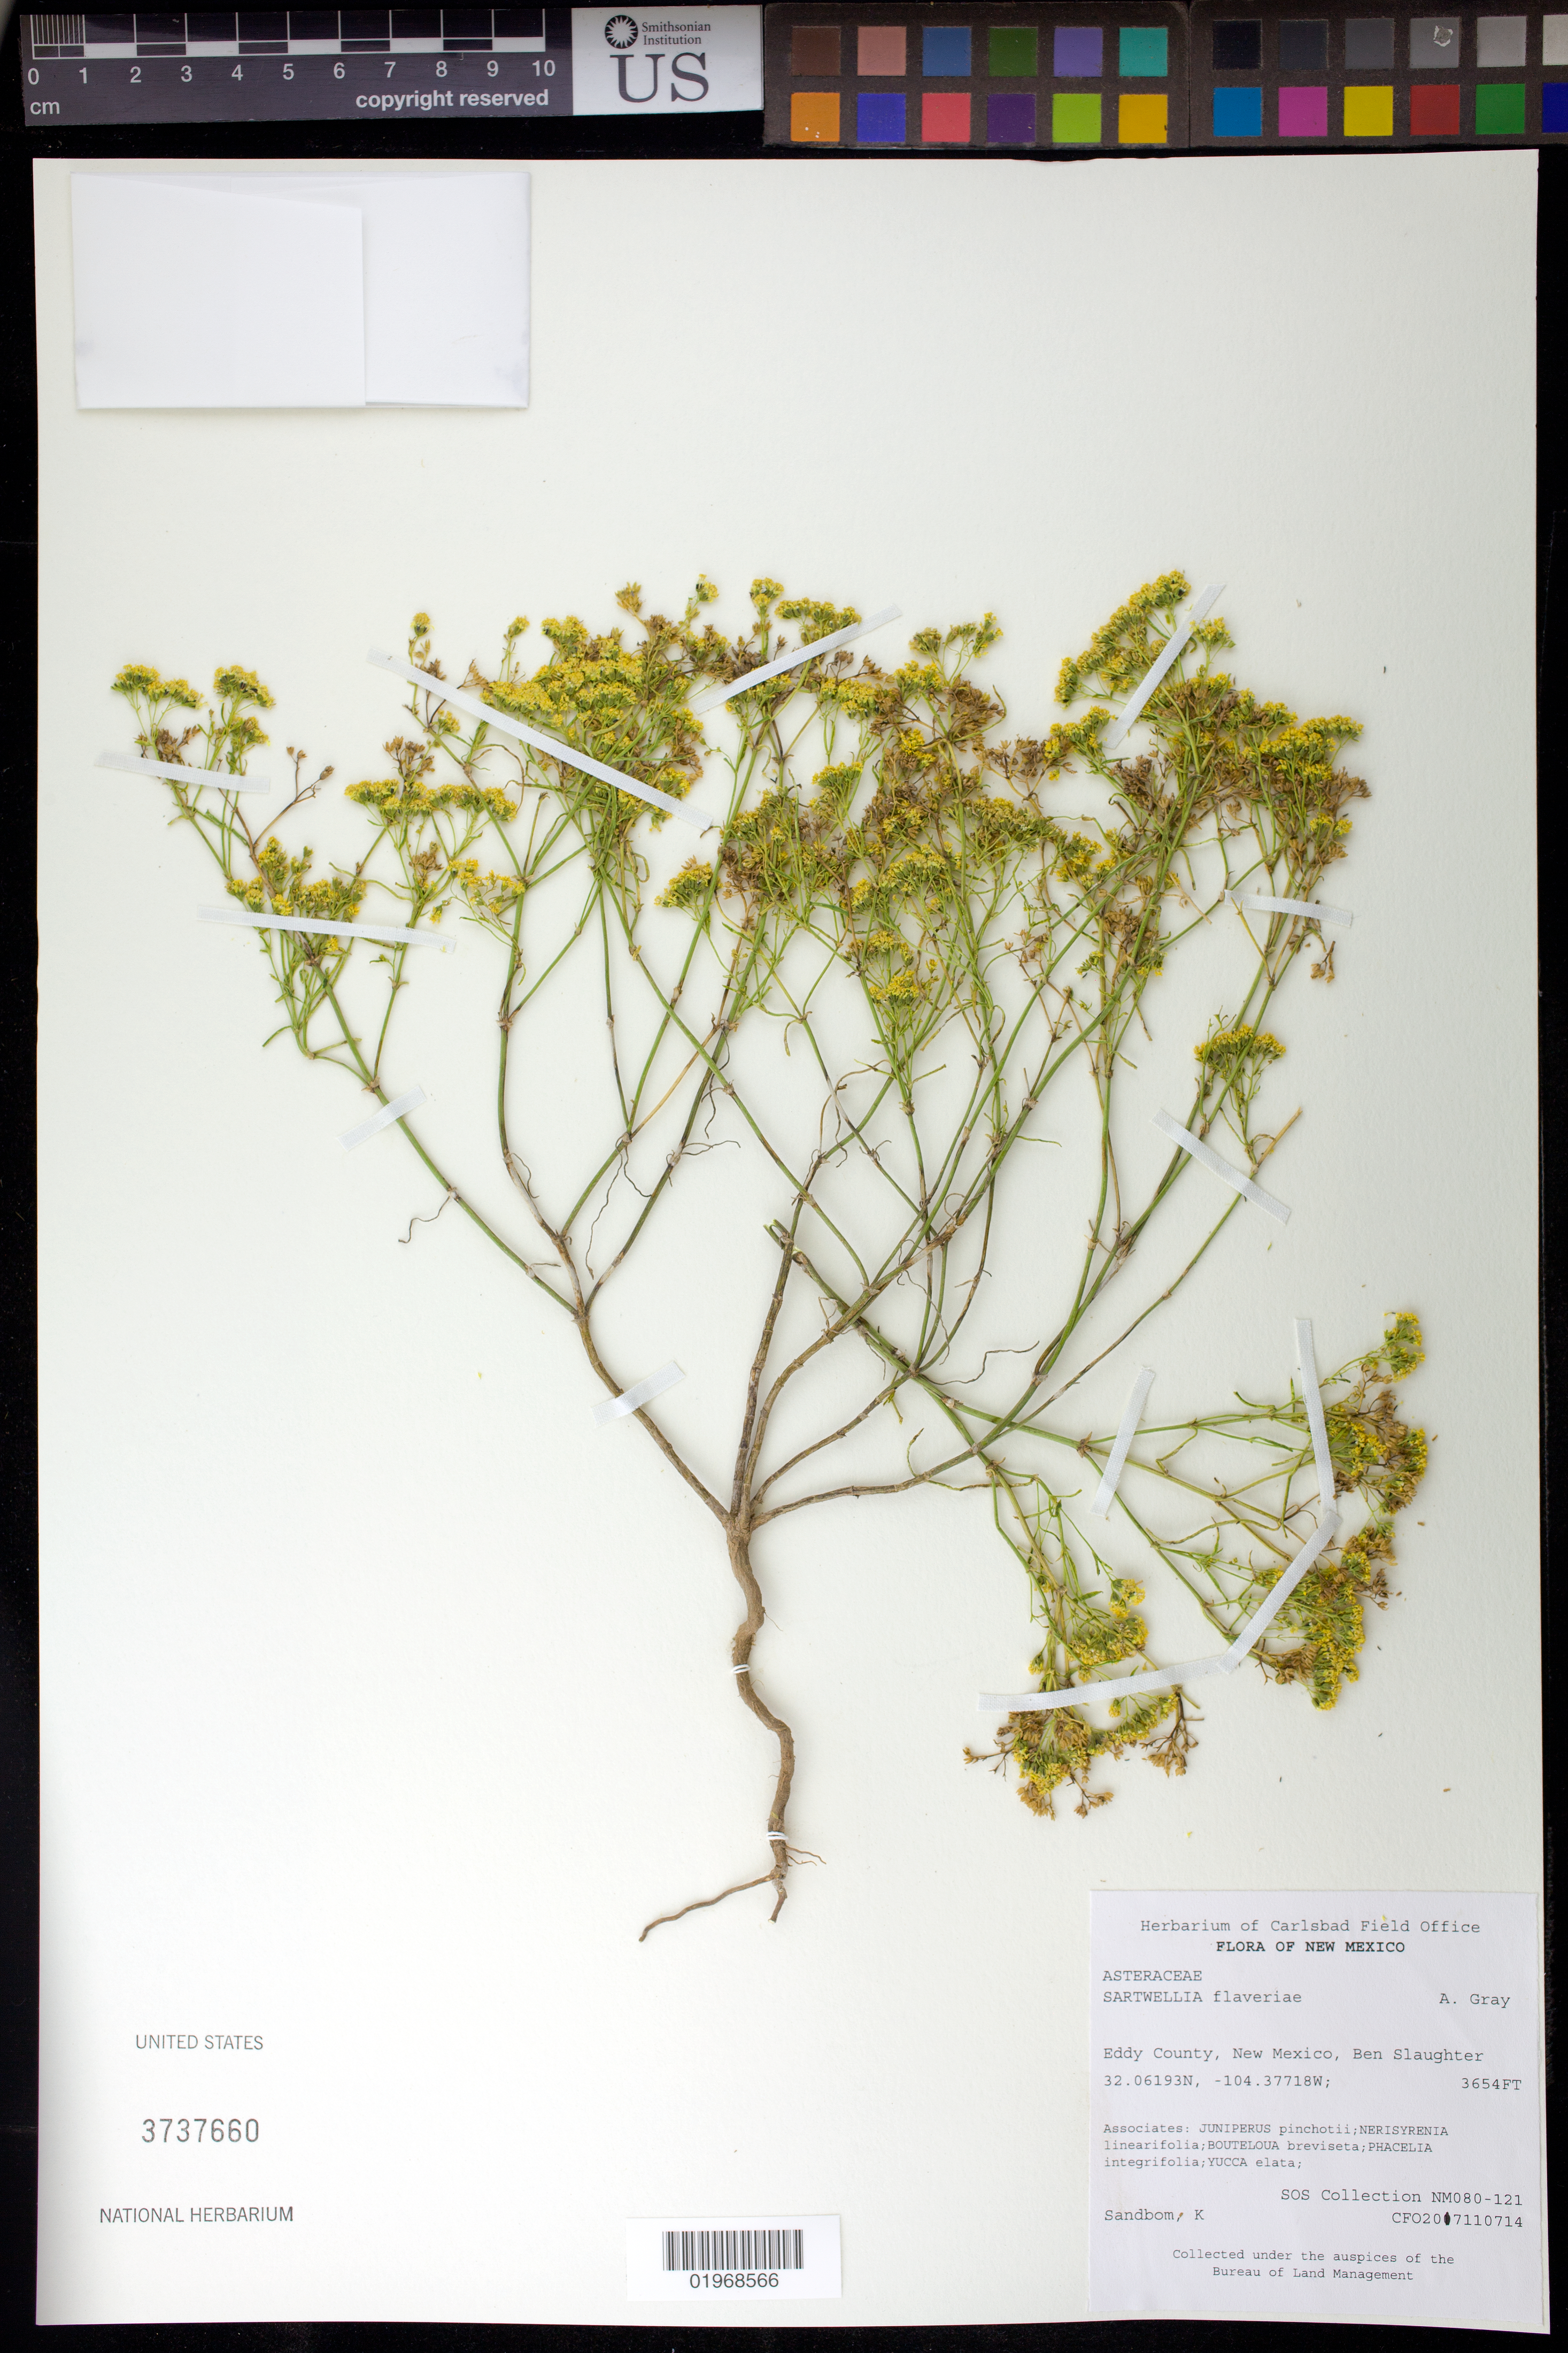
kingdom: Plantae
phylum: Tracheophyta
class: Magnoliopsida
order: Asterales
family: Asteraceae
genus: Sartwellia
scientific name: Sartwellia flaveriae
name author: A. Gray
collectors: K. Sandbom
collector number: NM080-121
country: United States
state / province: New Mexico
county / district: Eddy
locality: Ben Slaughter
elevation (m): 1114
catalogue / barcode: US 3737660